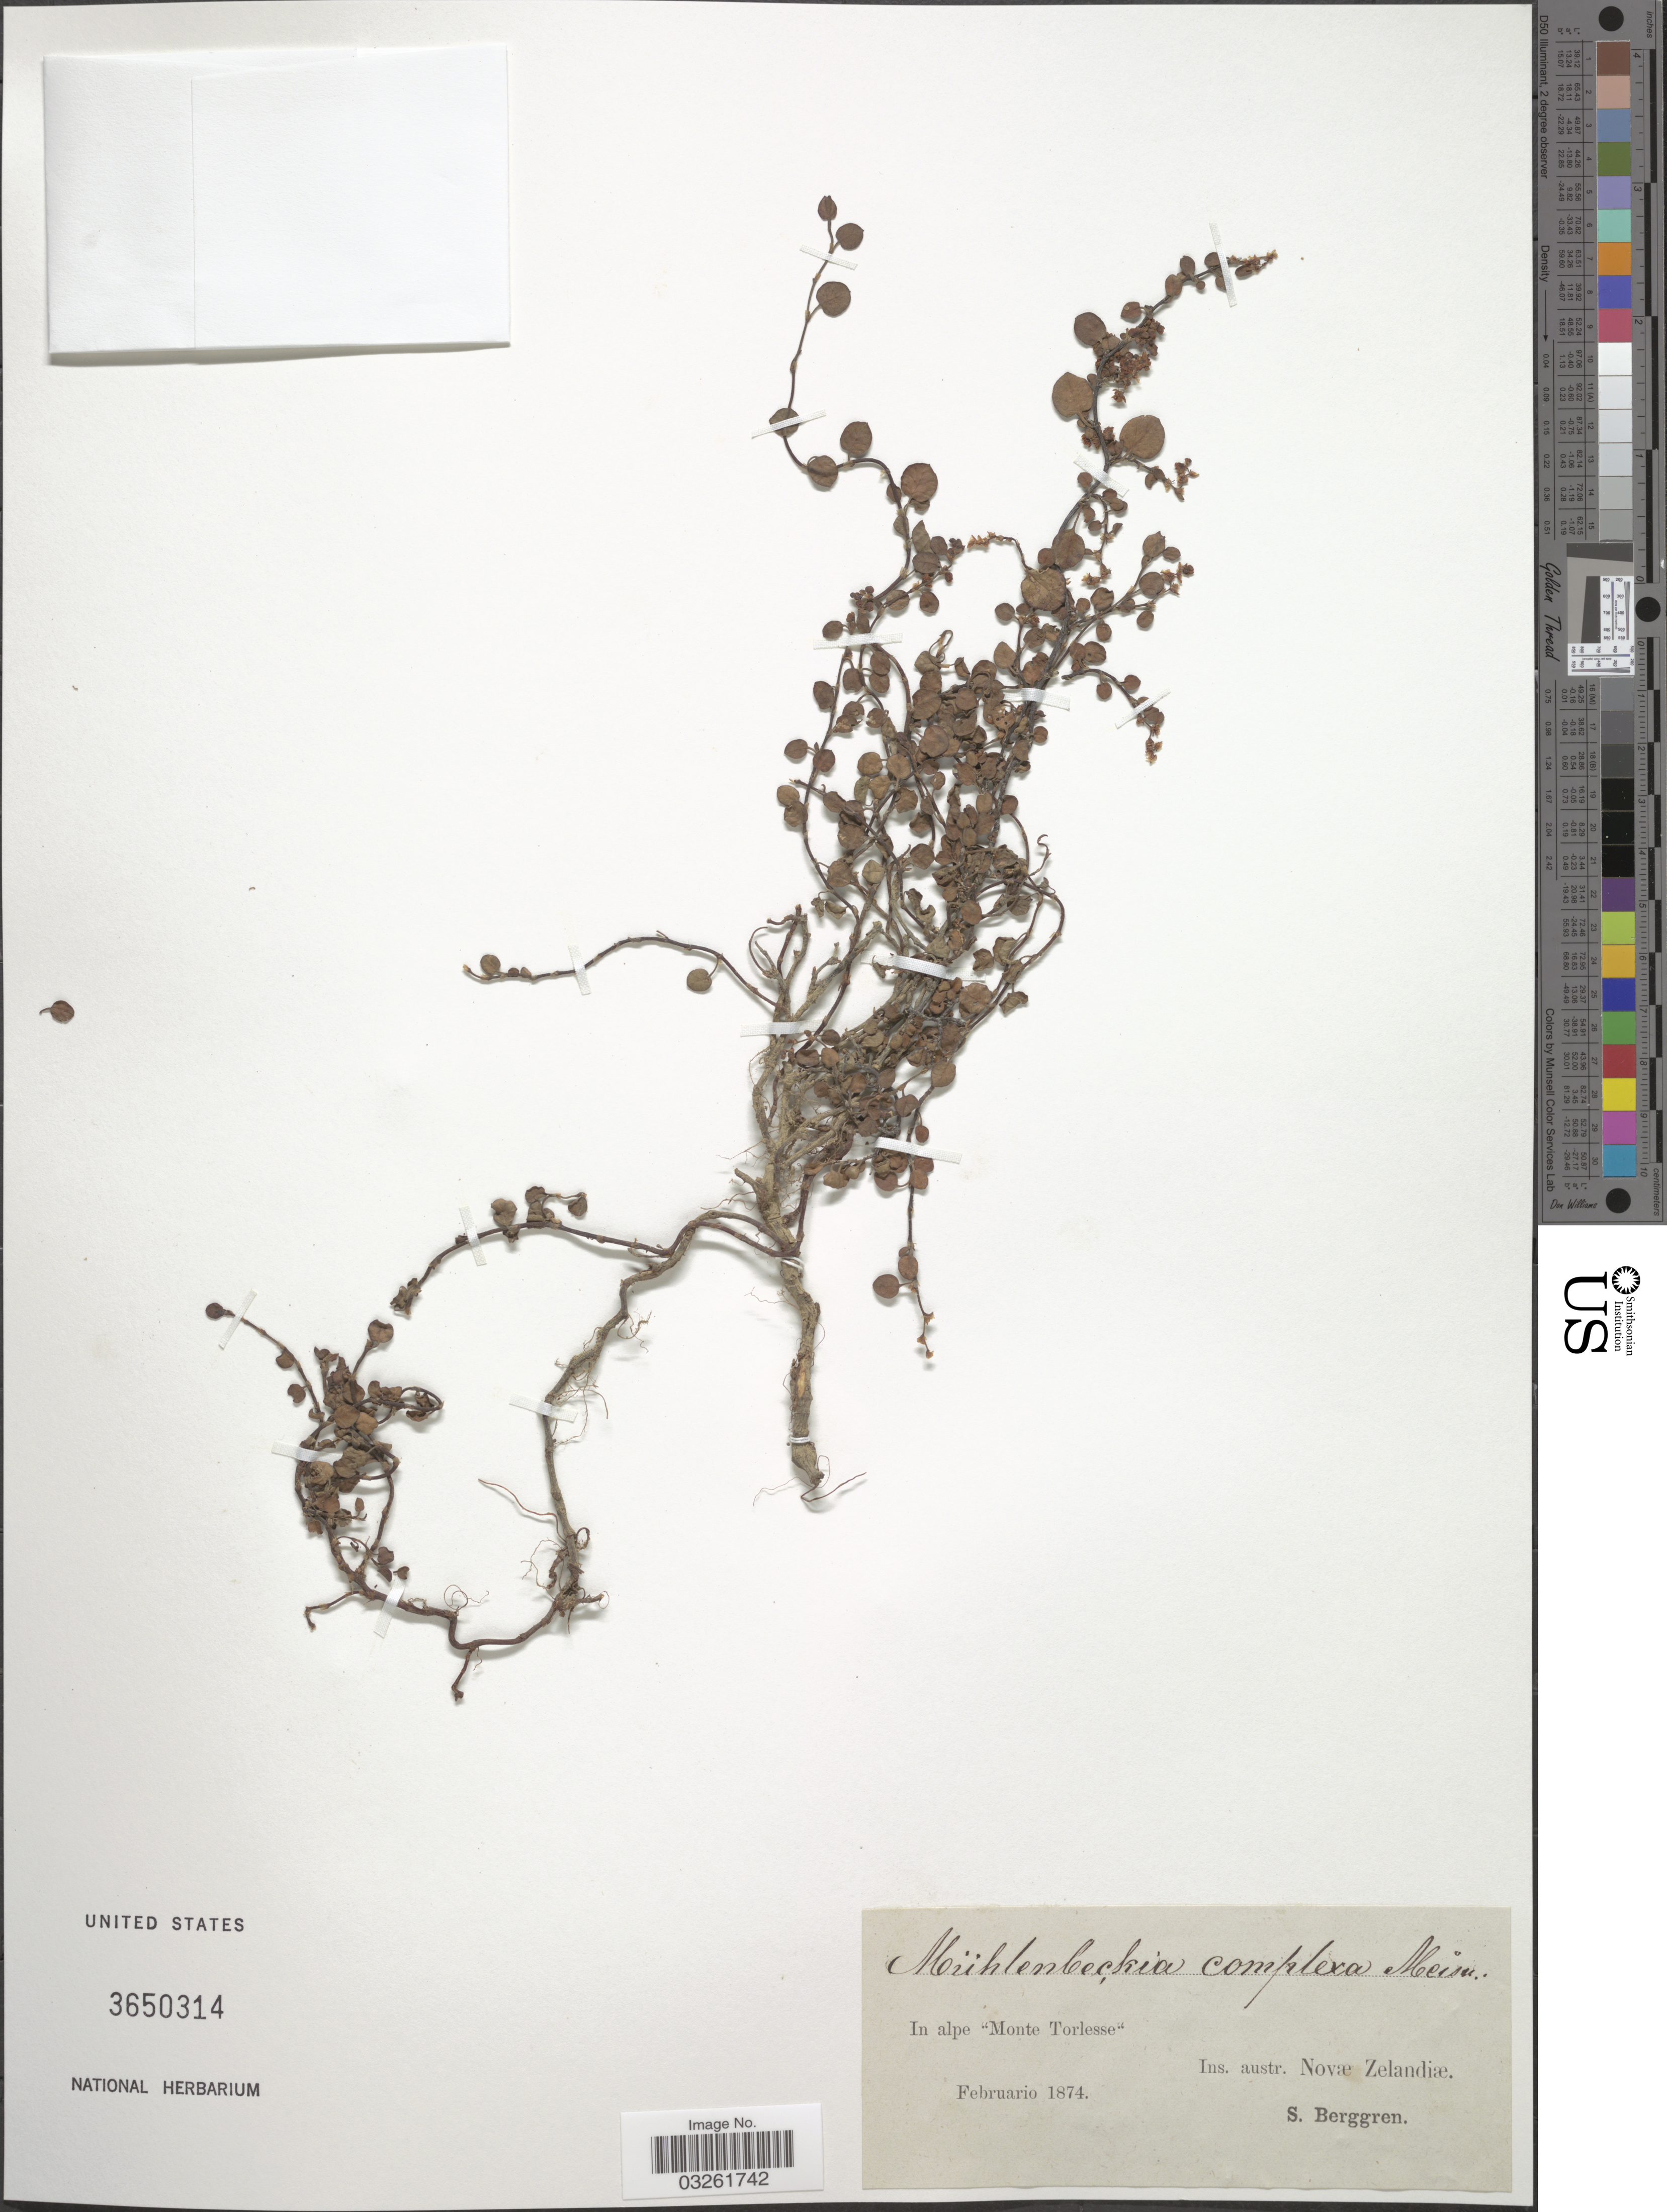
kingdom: Plantae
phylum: Tracheophyta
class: Magnoliopsida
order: Caryophyllales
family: Polygonaceae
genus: Muehlenbeckia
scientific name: Muehlenbeckia complexa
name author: Meisn.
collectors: S. Berggren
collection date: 1874-02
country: New Zealand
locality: In alpe "Monte Torlesse". Ins. austr. Novæ Zelandiæ.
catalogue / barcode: US 3650314